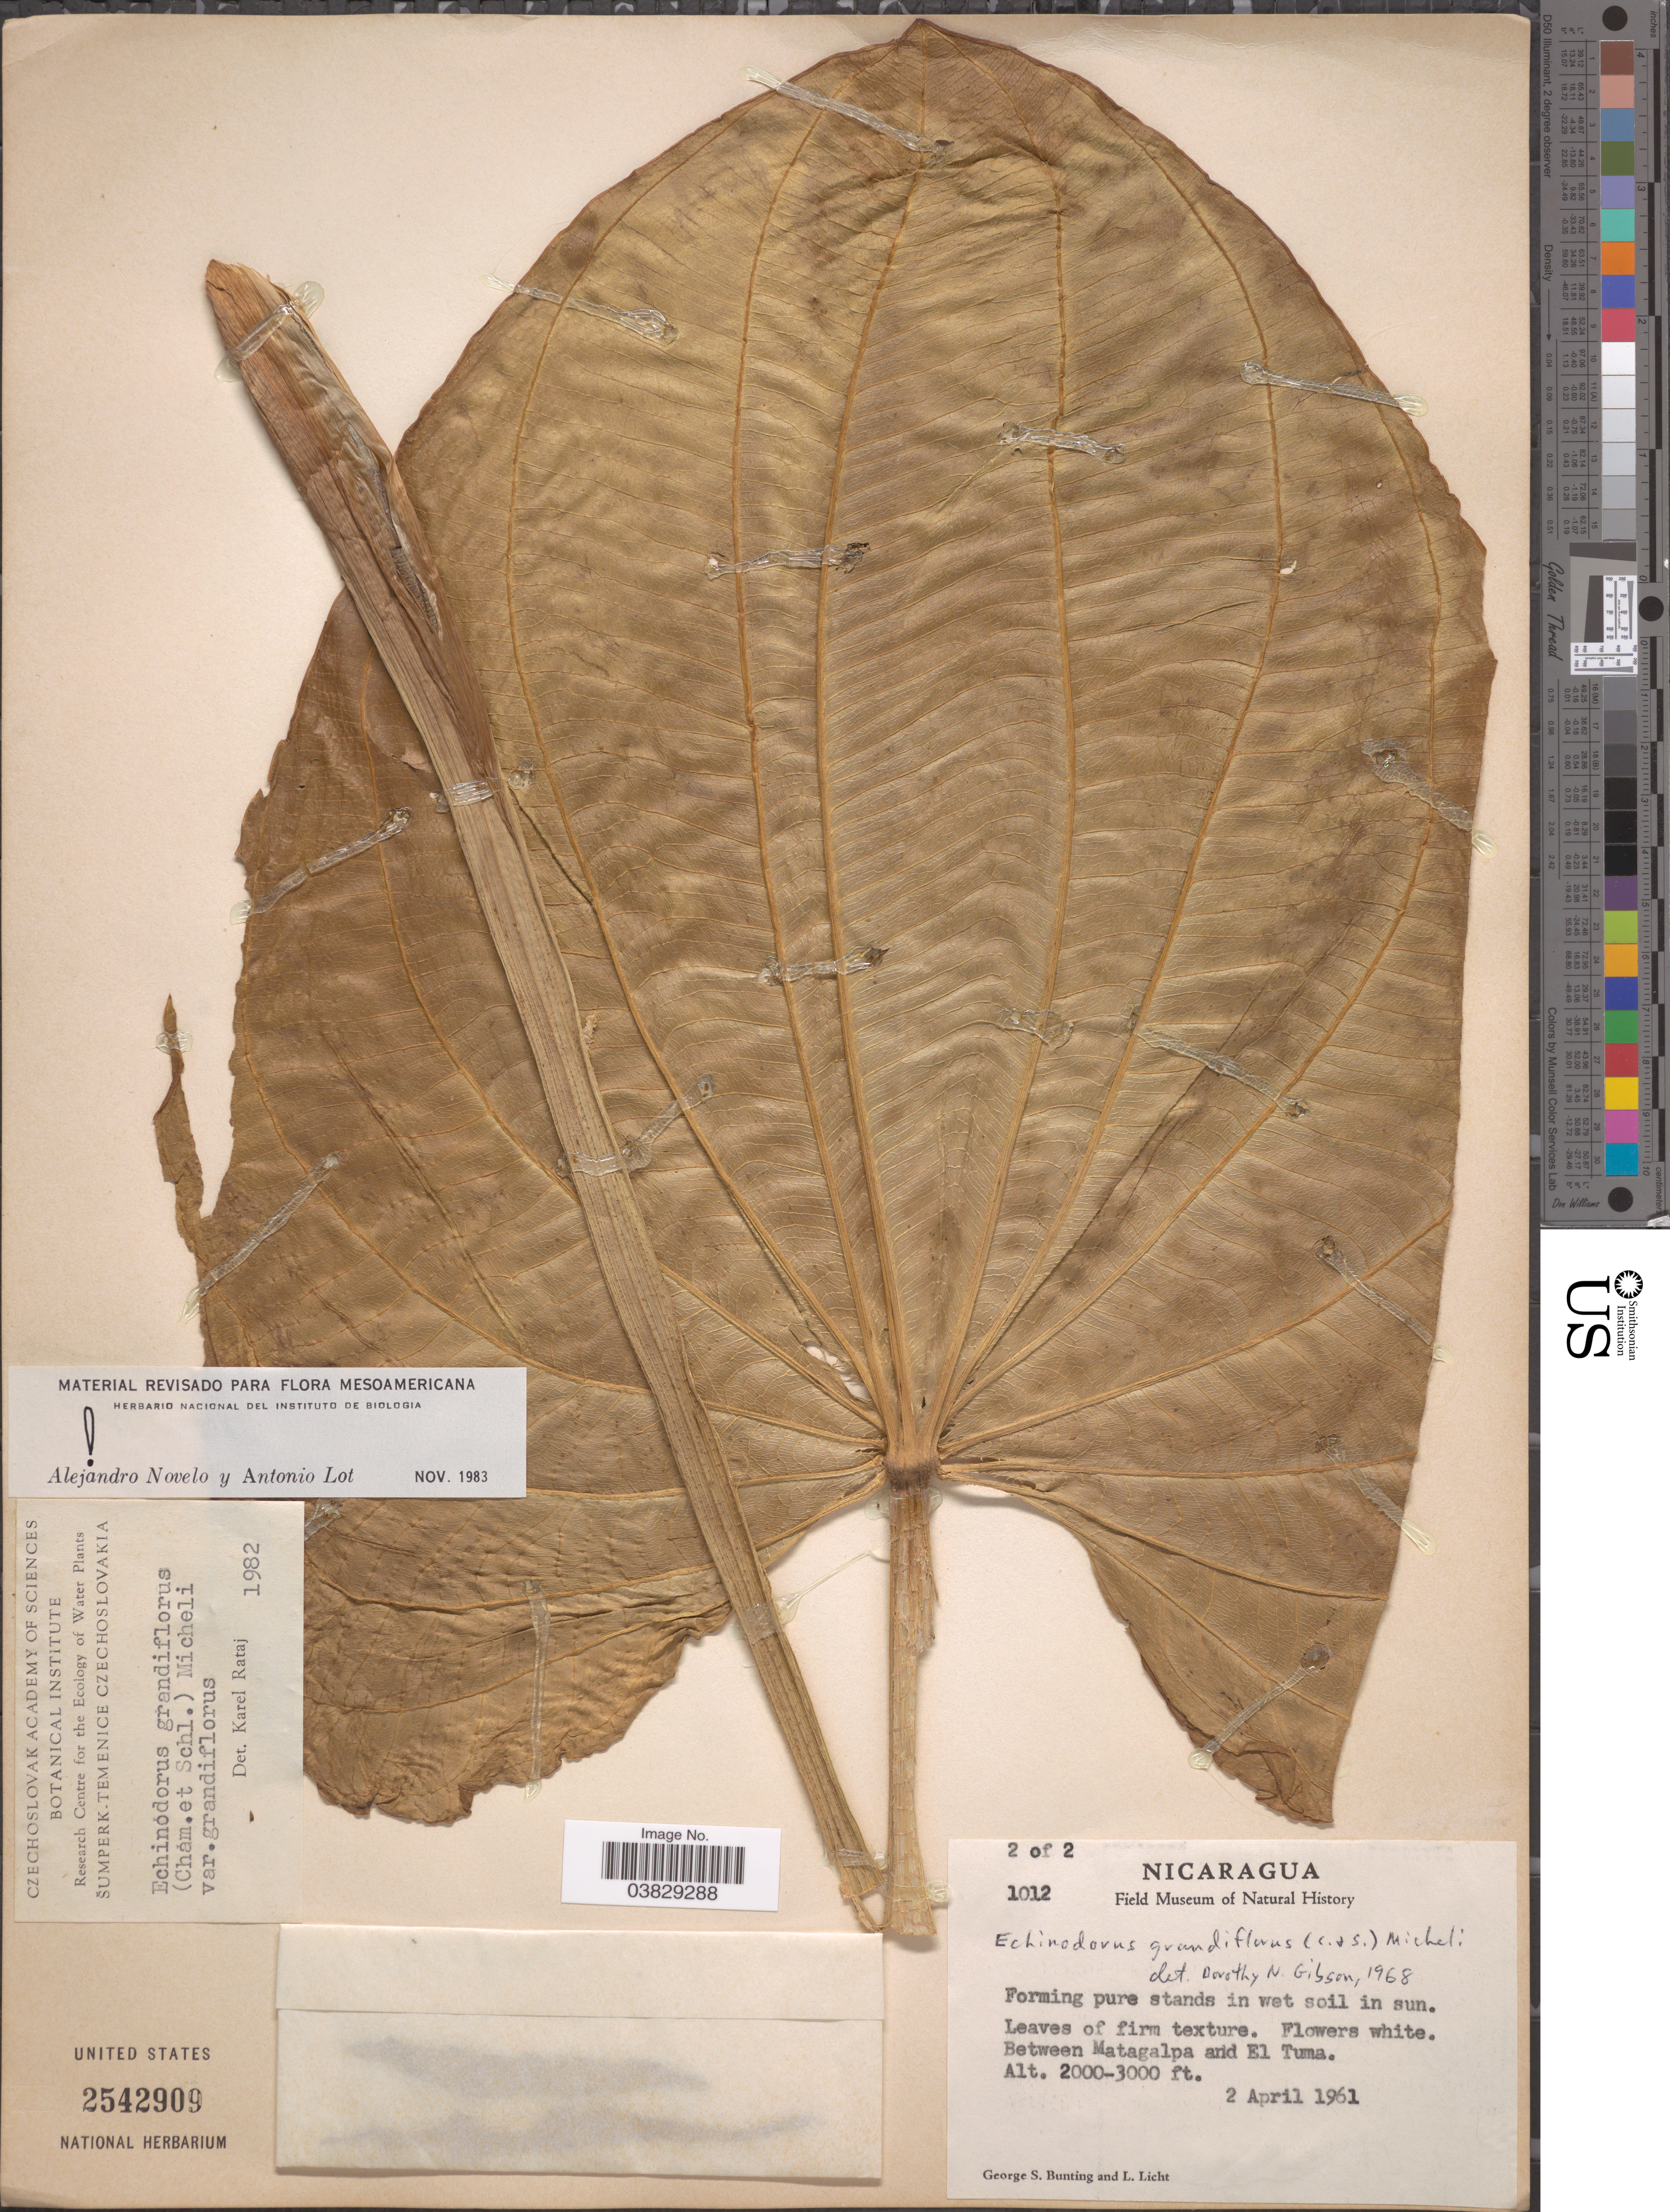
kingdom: Plantae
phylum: Tracheophyta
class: Liliopsida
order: Alismatales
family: Alismataceae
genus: Echinodorus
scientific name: Echinodorus grandiflorus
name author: (Cham. & Schltdl.) Micheli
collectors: G. S. Bunting & L. Licht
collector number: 1012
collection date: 1961-04-02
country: Nicaragua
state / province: Matagalpa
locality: Between Matagalpa and El Tuma.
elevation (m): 610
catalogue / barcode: US 2542909